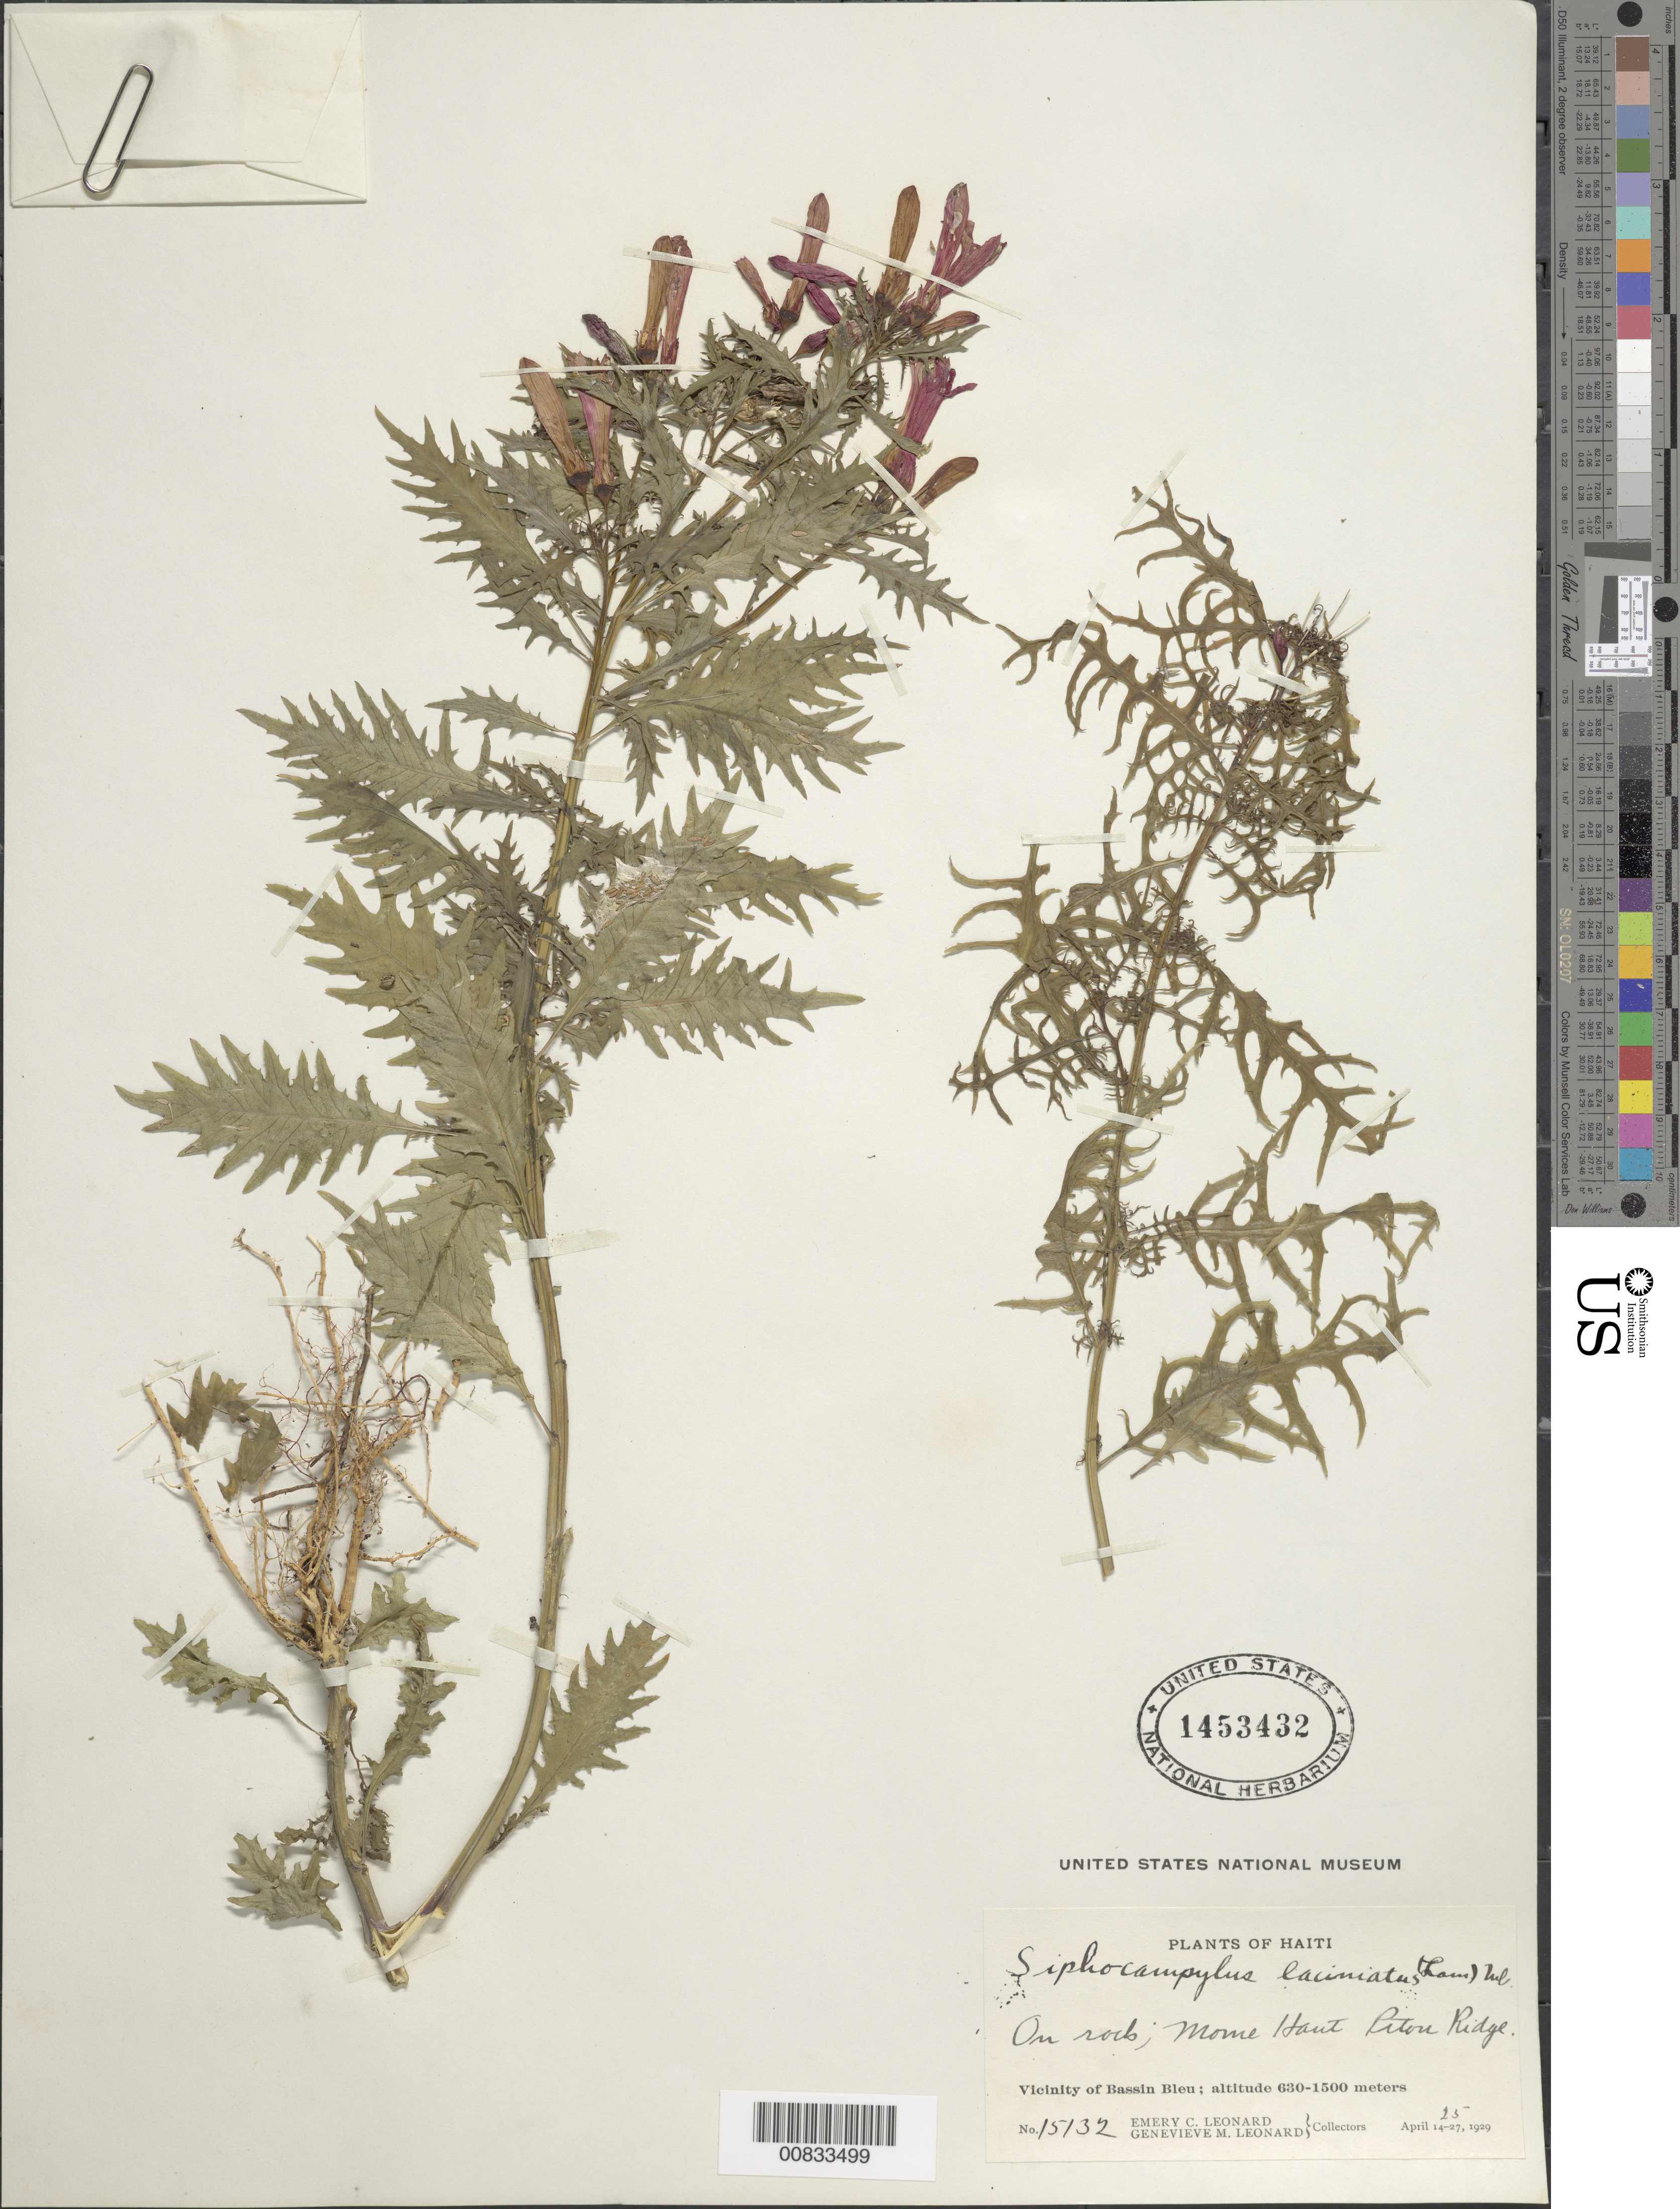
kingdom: Plantae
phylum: Tracheophyta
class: Magnoliopsida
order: Asterales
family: Campanulaceae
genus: Siphocampylus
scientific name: Siphocampylus laciniatus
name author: Urb.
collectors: E. C. Leonard & G. M. Leonard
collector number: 15132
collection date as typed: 25 Apr 1929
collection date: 1929-04-25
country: Haiti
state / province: Nord-Ouest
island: Hispaniola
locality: Vicinity of Bassin Bleu, Morne Haut Piton Ridge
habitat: On rocks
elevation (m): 630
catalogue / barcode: US 1453432